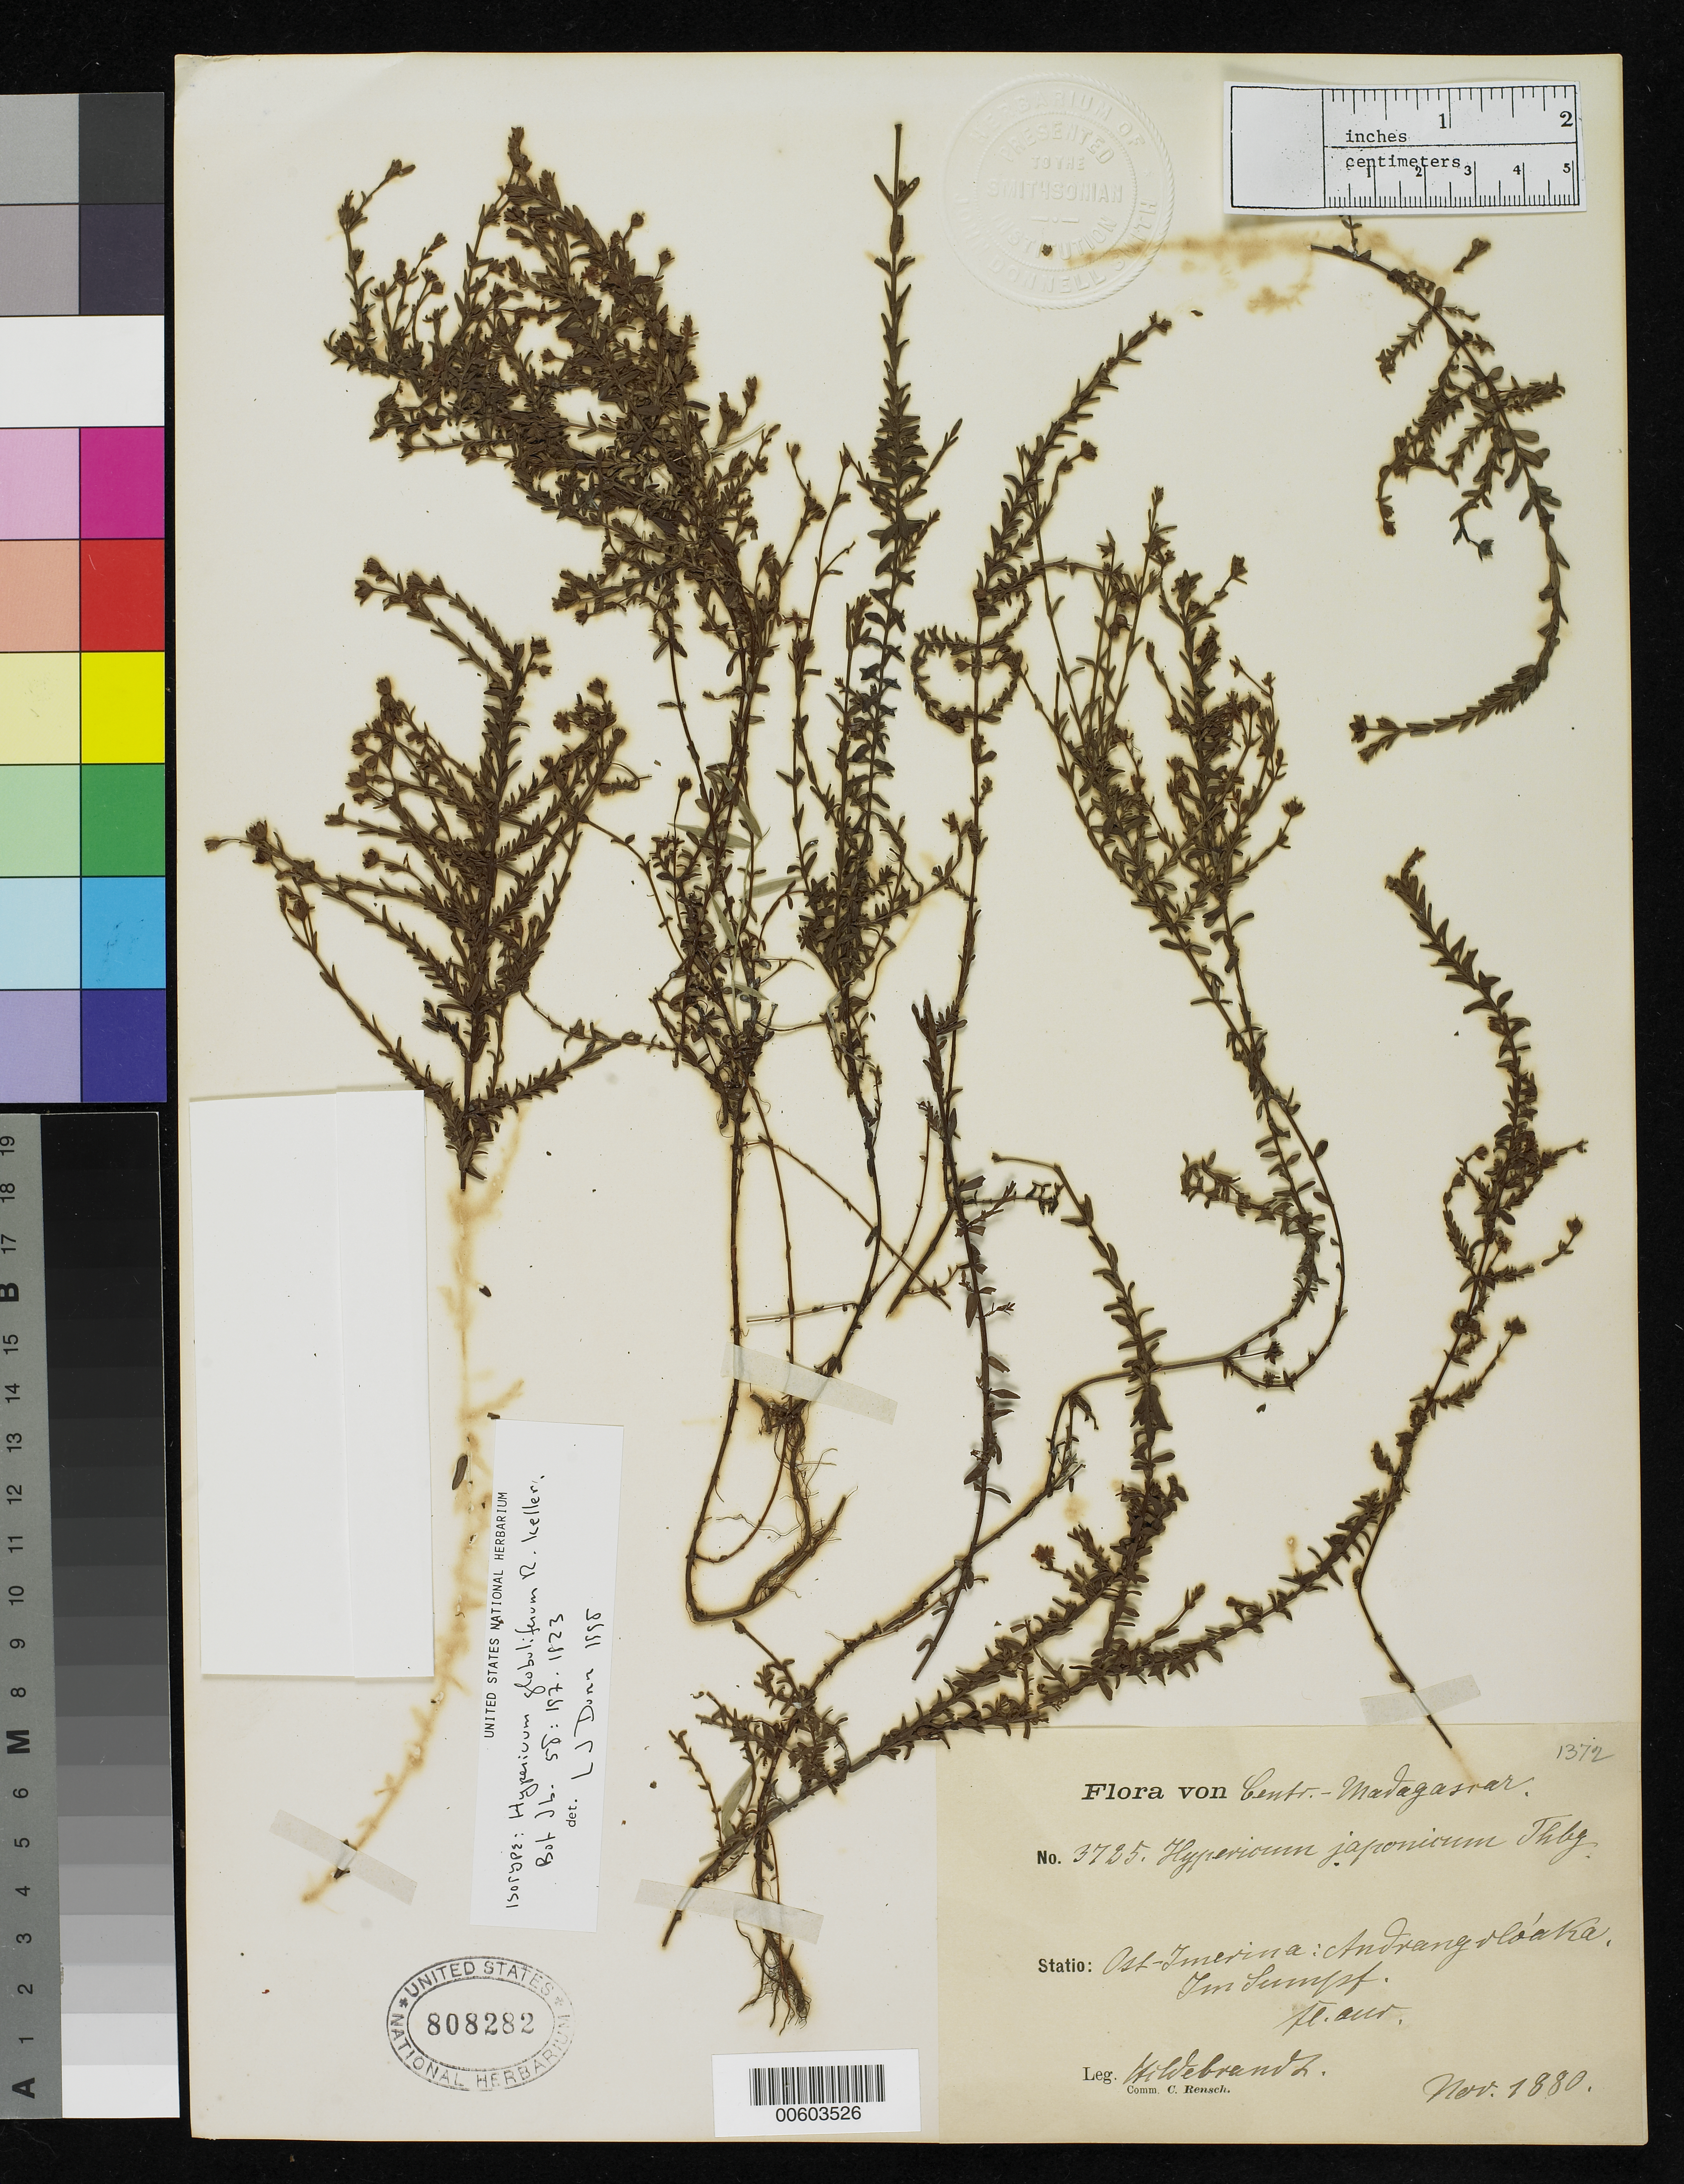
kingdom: Plantae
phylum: Tracheophyta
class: Magnoliopsida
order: Malpighiales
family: Hypericaceae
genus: Hypericum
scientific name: Hypericum globuliferum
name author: R. Keller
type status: Isotype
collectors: J. Hildebrandt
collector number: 3725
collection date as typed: Nov 1880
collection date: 1880-11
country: Madagascar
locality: Ost-Imerina, Andrangoloaka, im Sumpfen.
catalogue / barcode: US 808282